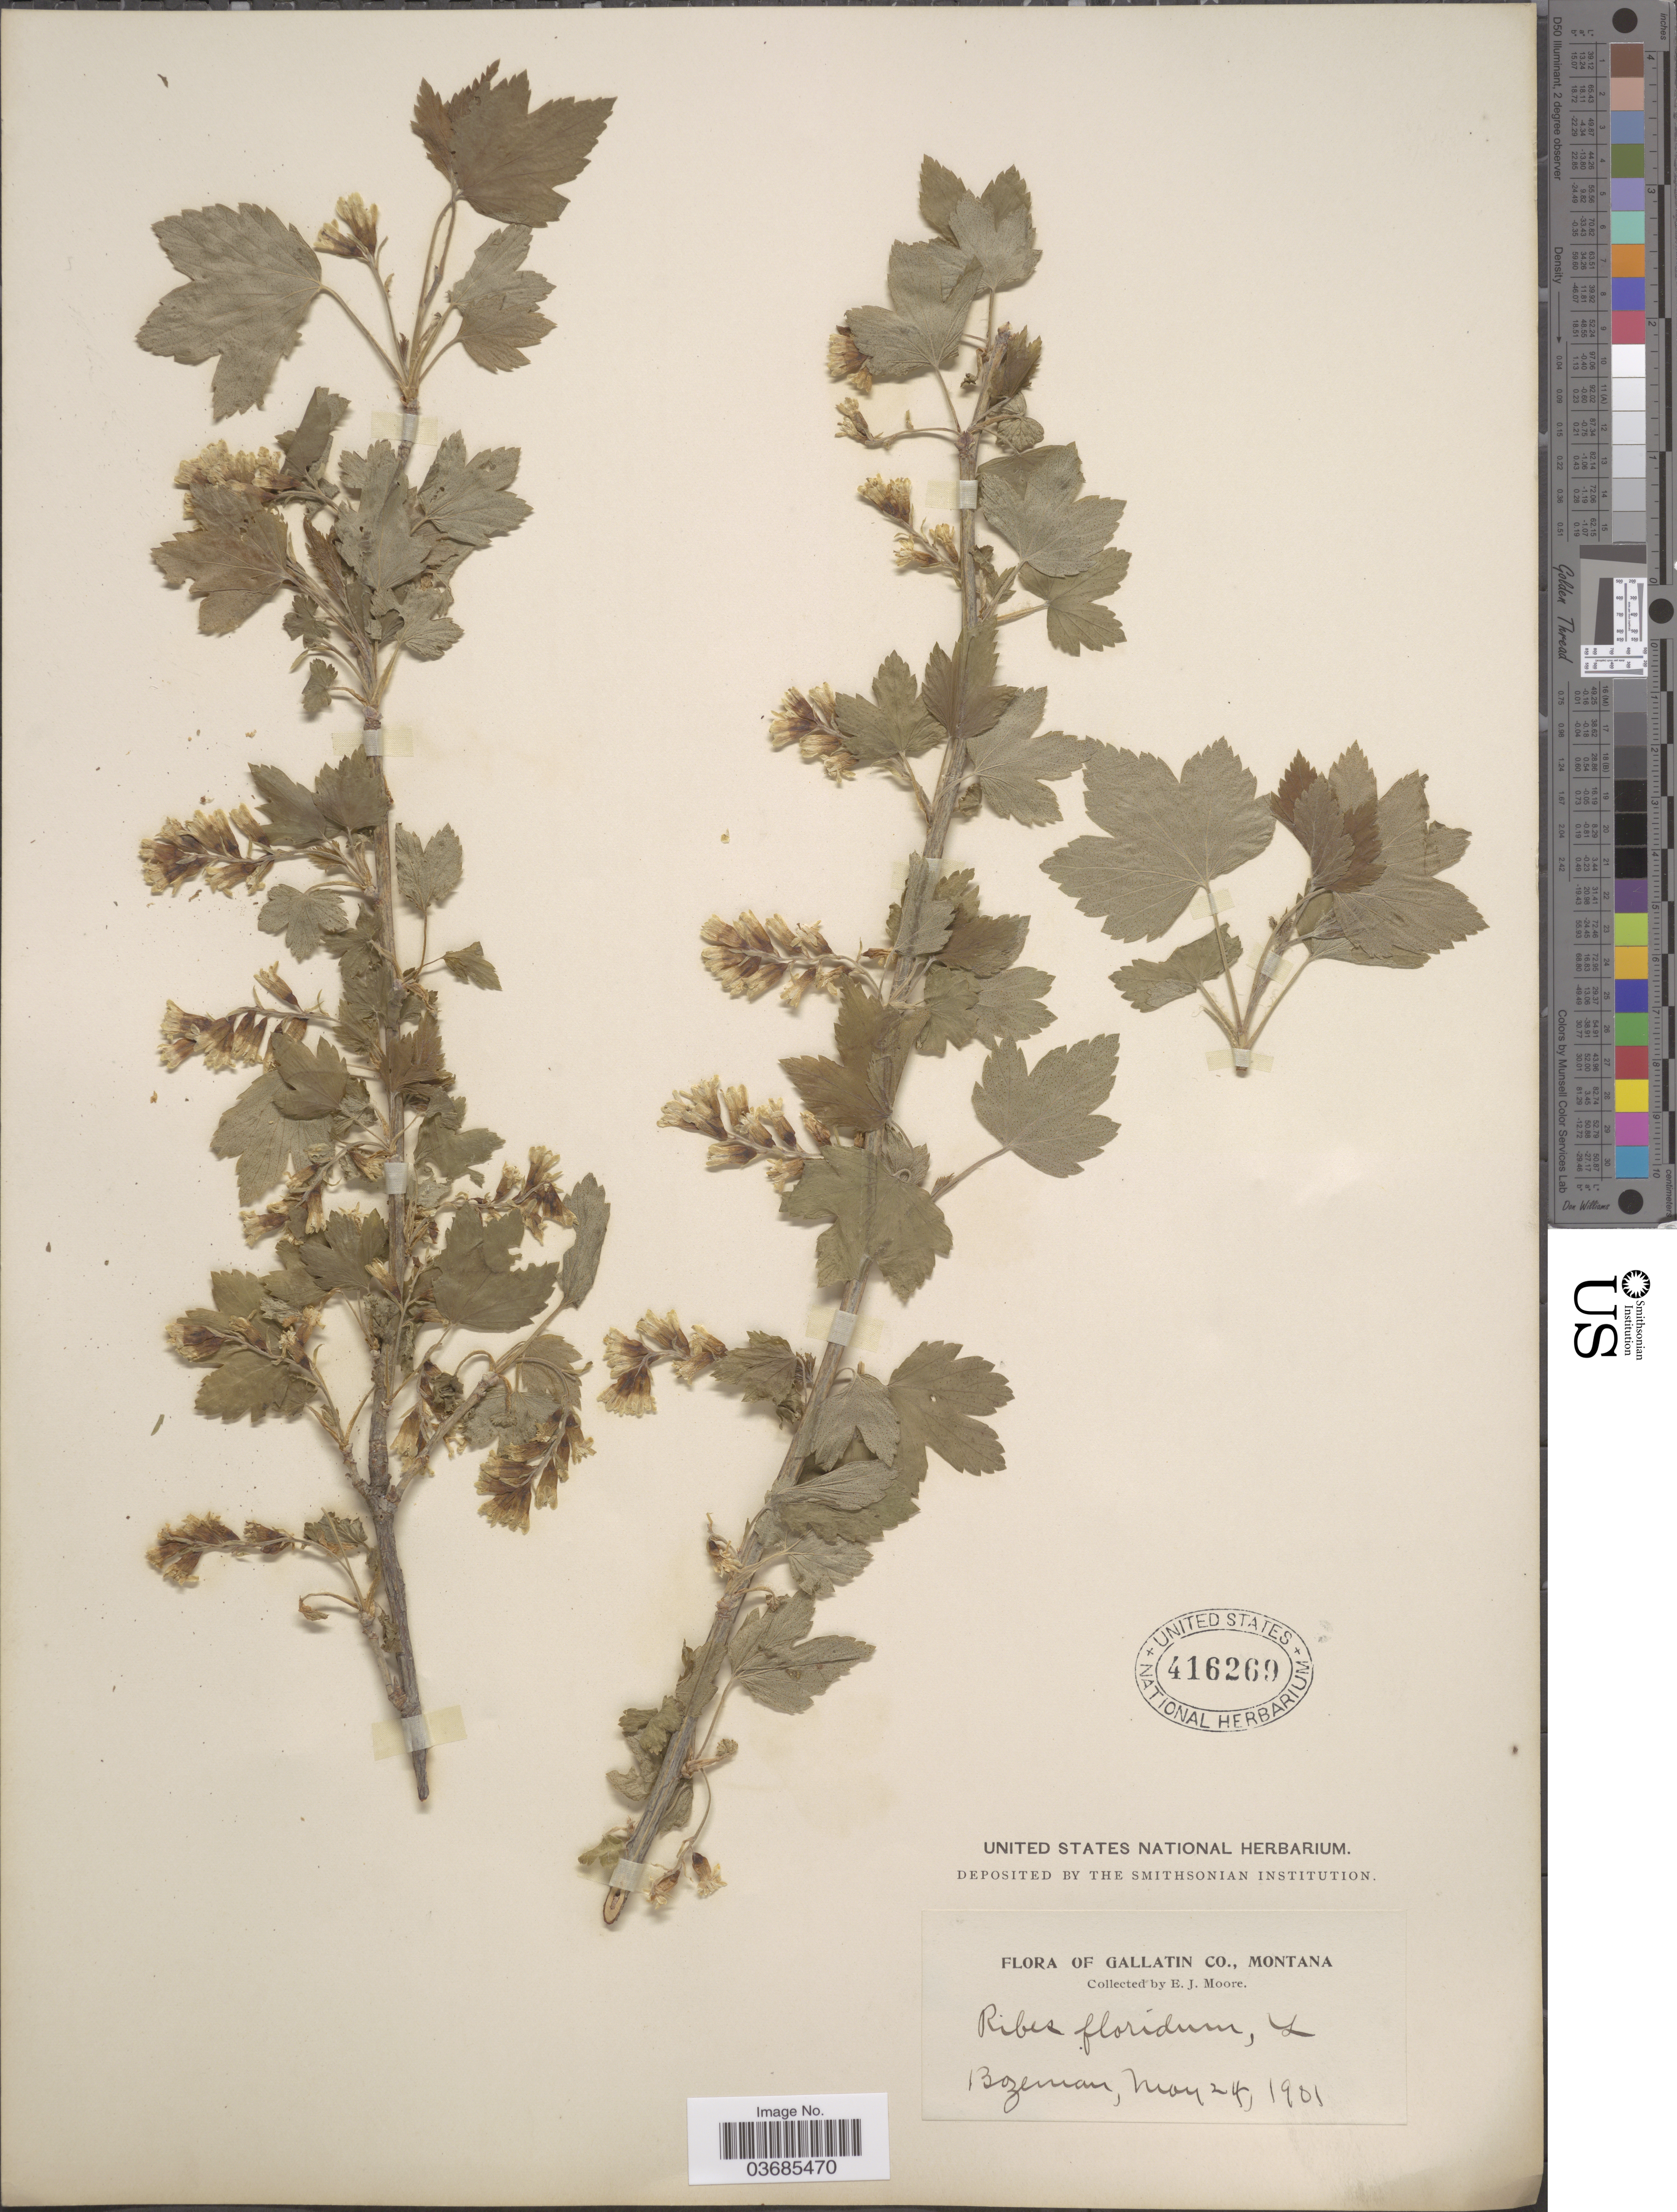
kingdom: Plantae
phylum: Tracheophyta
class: Magnoliopsida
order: Saxifragales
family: Grossulariaceae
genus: Ribes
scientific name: Ribes americanum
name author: Mill.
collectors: E. Moore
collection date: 1901-05-24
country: United States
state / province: Montana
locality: Gallatin Co. Bozeman.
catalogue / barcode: US 416269